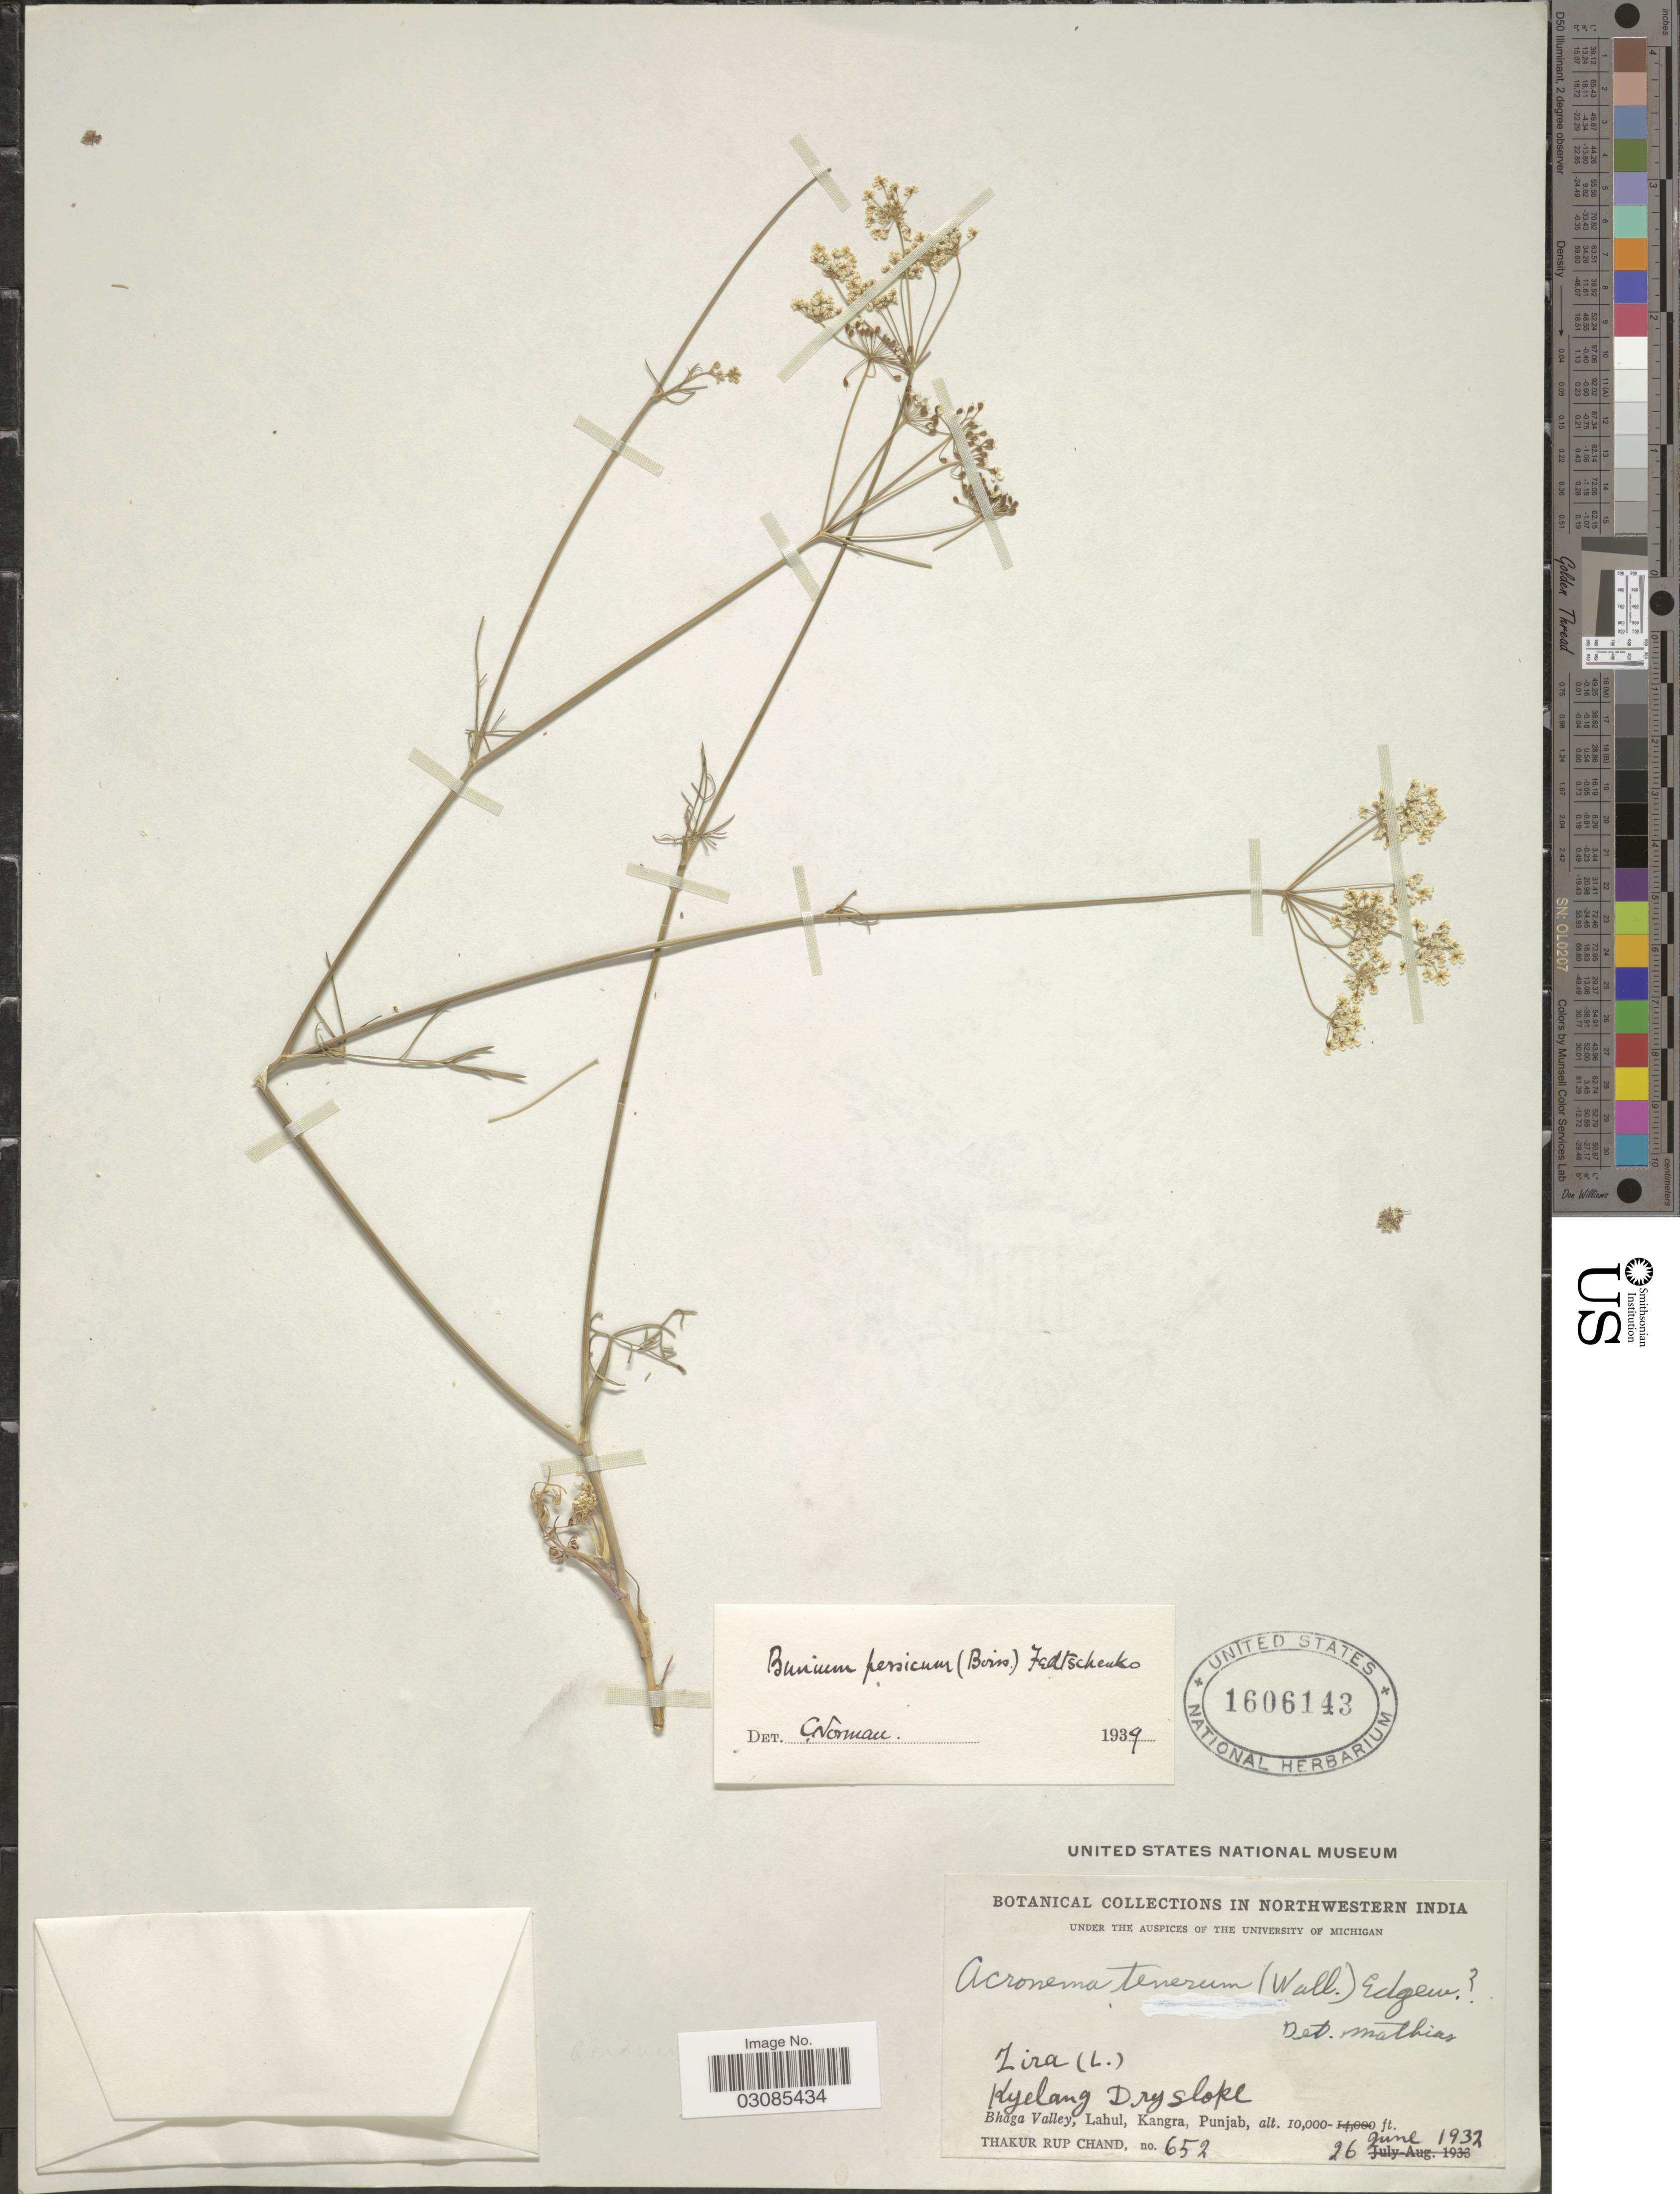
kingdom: Plantae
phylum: Tracheophyta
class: Magnoliopsida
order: Apiales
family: Apiaceae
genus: Bunium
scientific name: Bunium persicum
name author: (Boiss.) B. Fedtsch.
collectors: T. R. Chand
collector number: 652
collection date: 1932-06-26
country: India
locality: In northwestern India. Bhaga Valley, Lahul, Kangra. Kyelang Dry slope.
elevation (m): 3048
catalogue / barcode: US 1606143